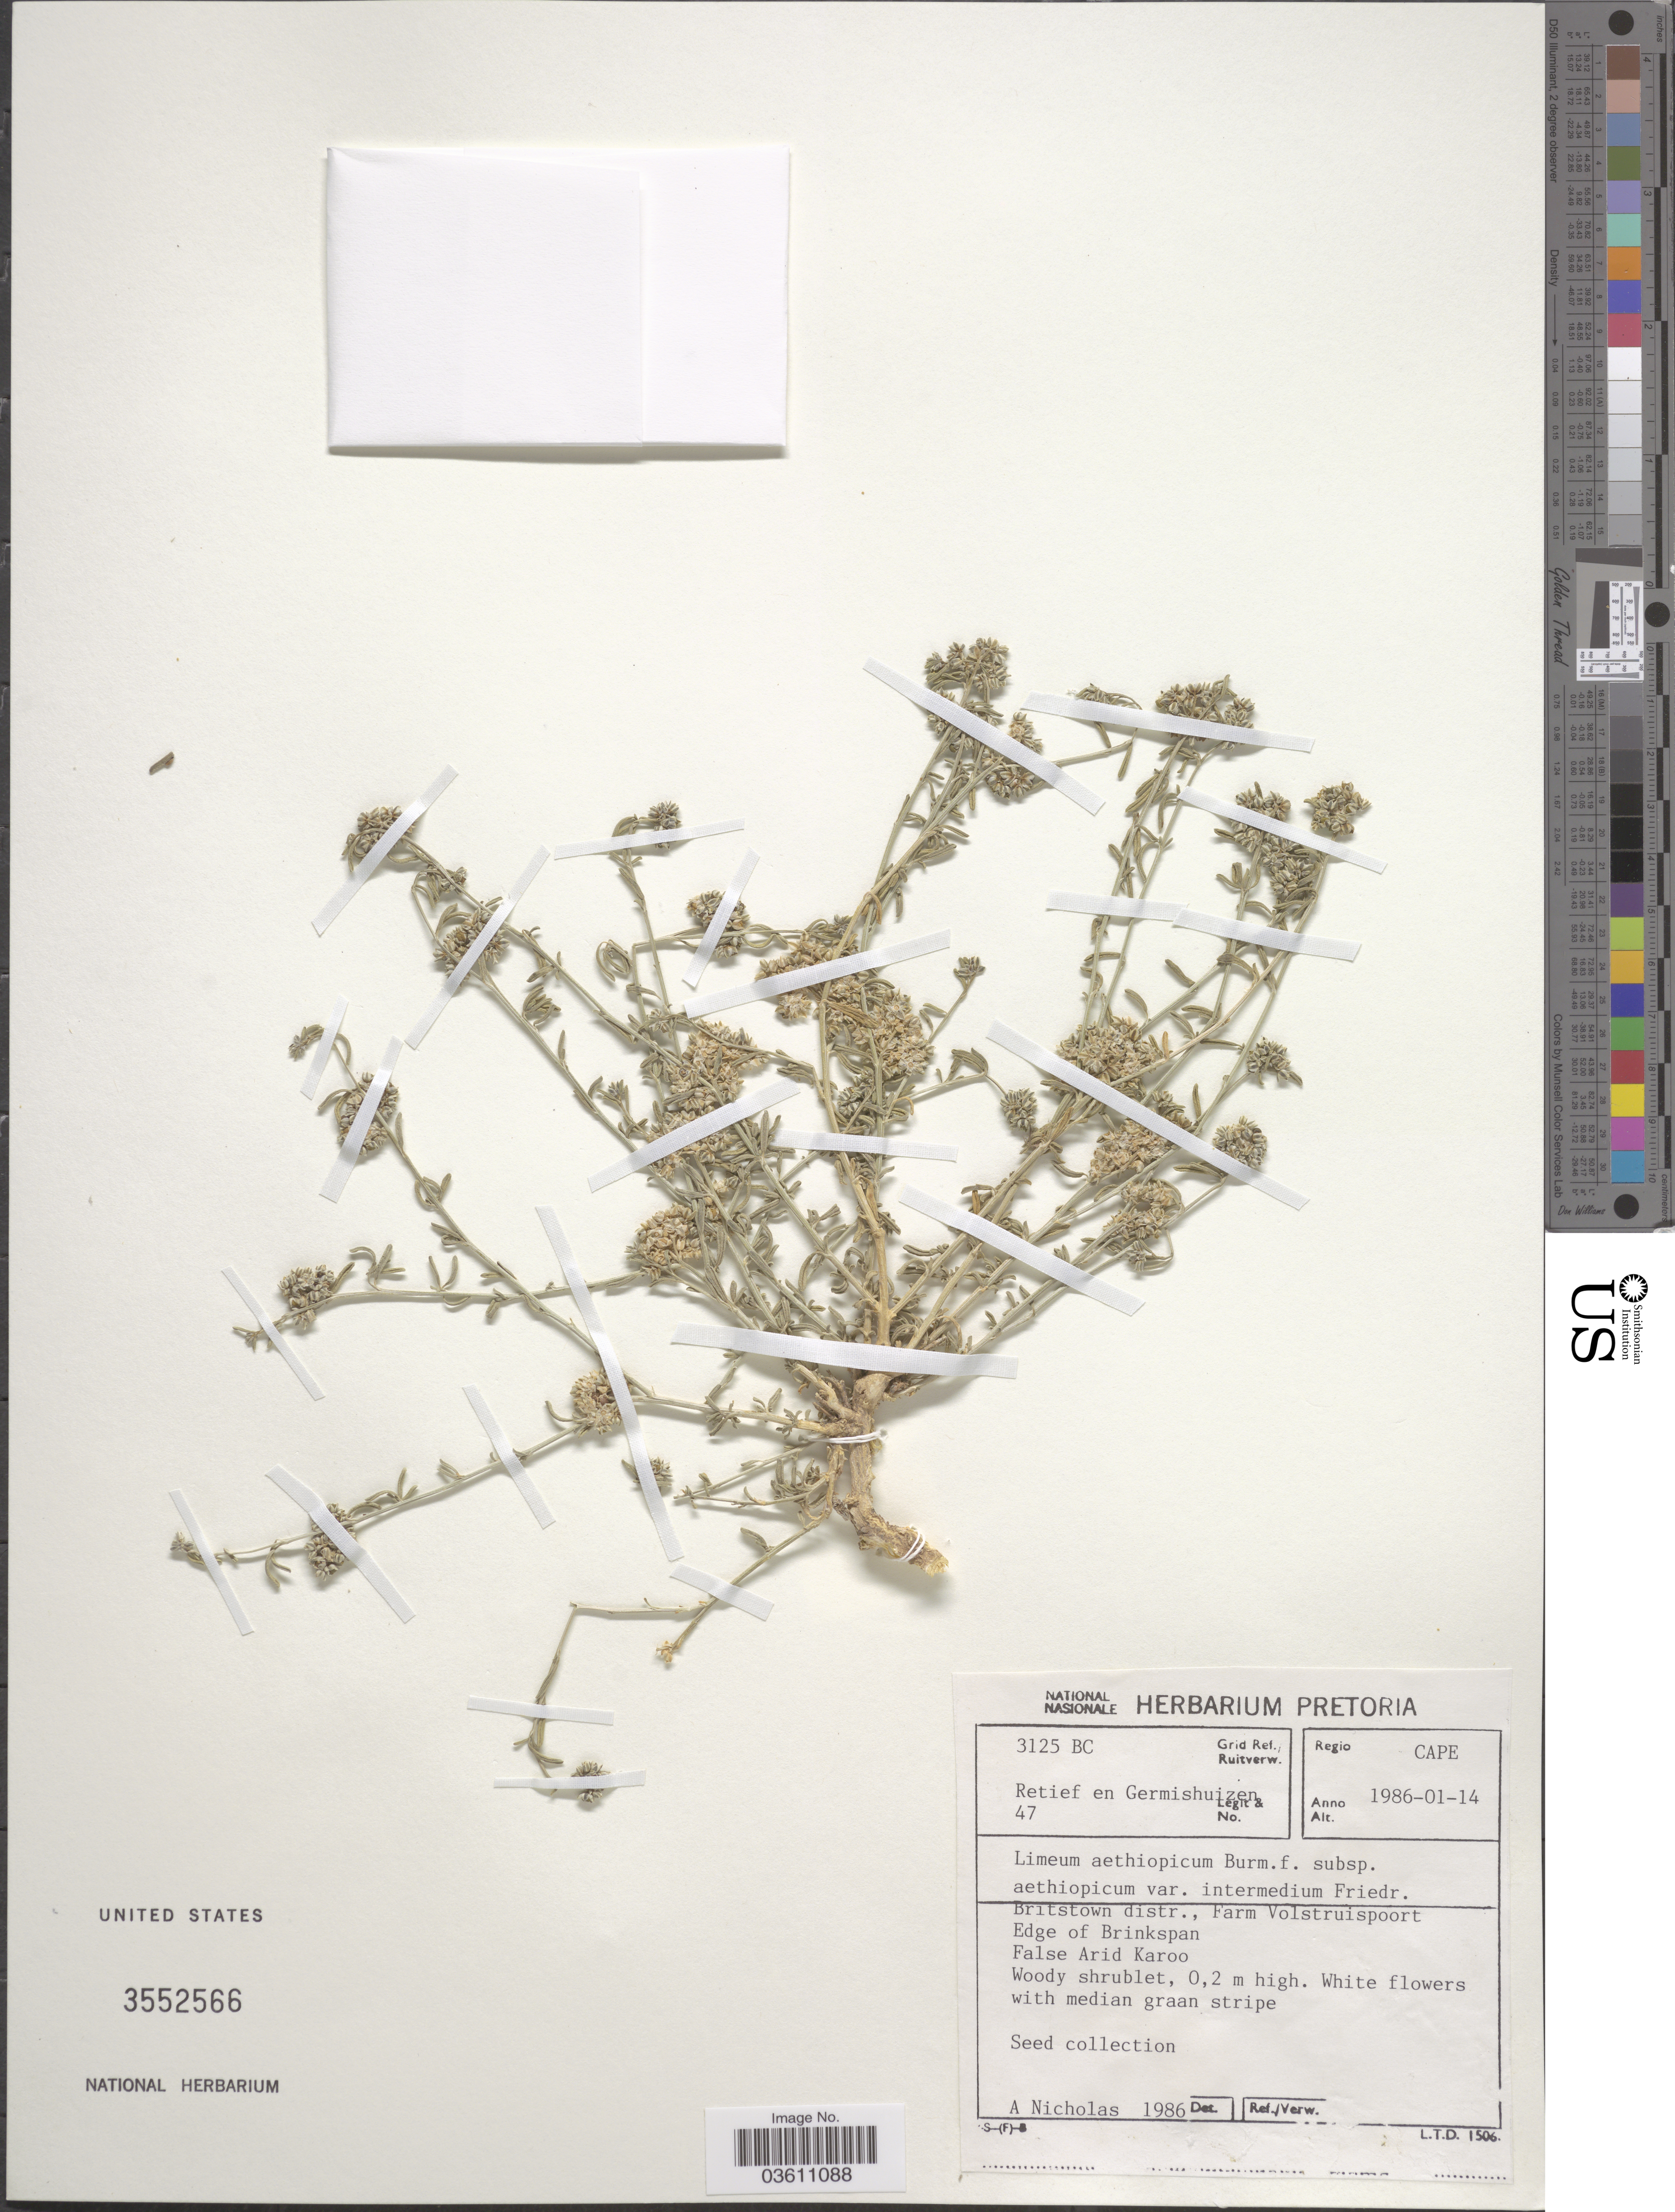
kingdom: Plantae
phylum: Tracheophyta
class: Magnoliopsida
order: Caryophyllales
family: Limeaceae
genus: Limeum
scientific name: Limeum aethiopicum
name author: Burm. f.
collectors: -. Retief & Germishuizen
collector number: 47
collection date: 1986-01-14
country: South Africa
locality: Grid Ref./ Ruitverw. 3023 BA. Regio Cape. Britstown distr., Farm Volstruispoort. Edge of Brinkspan. False Arid Karoo.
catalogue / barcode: US 3552566